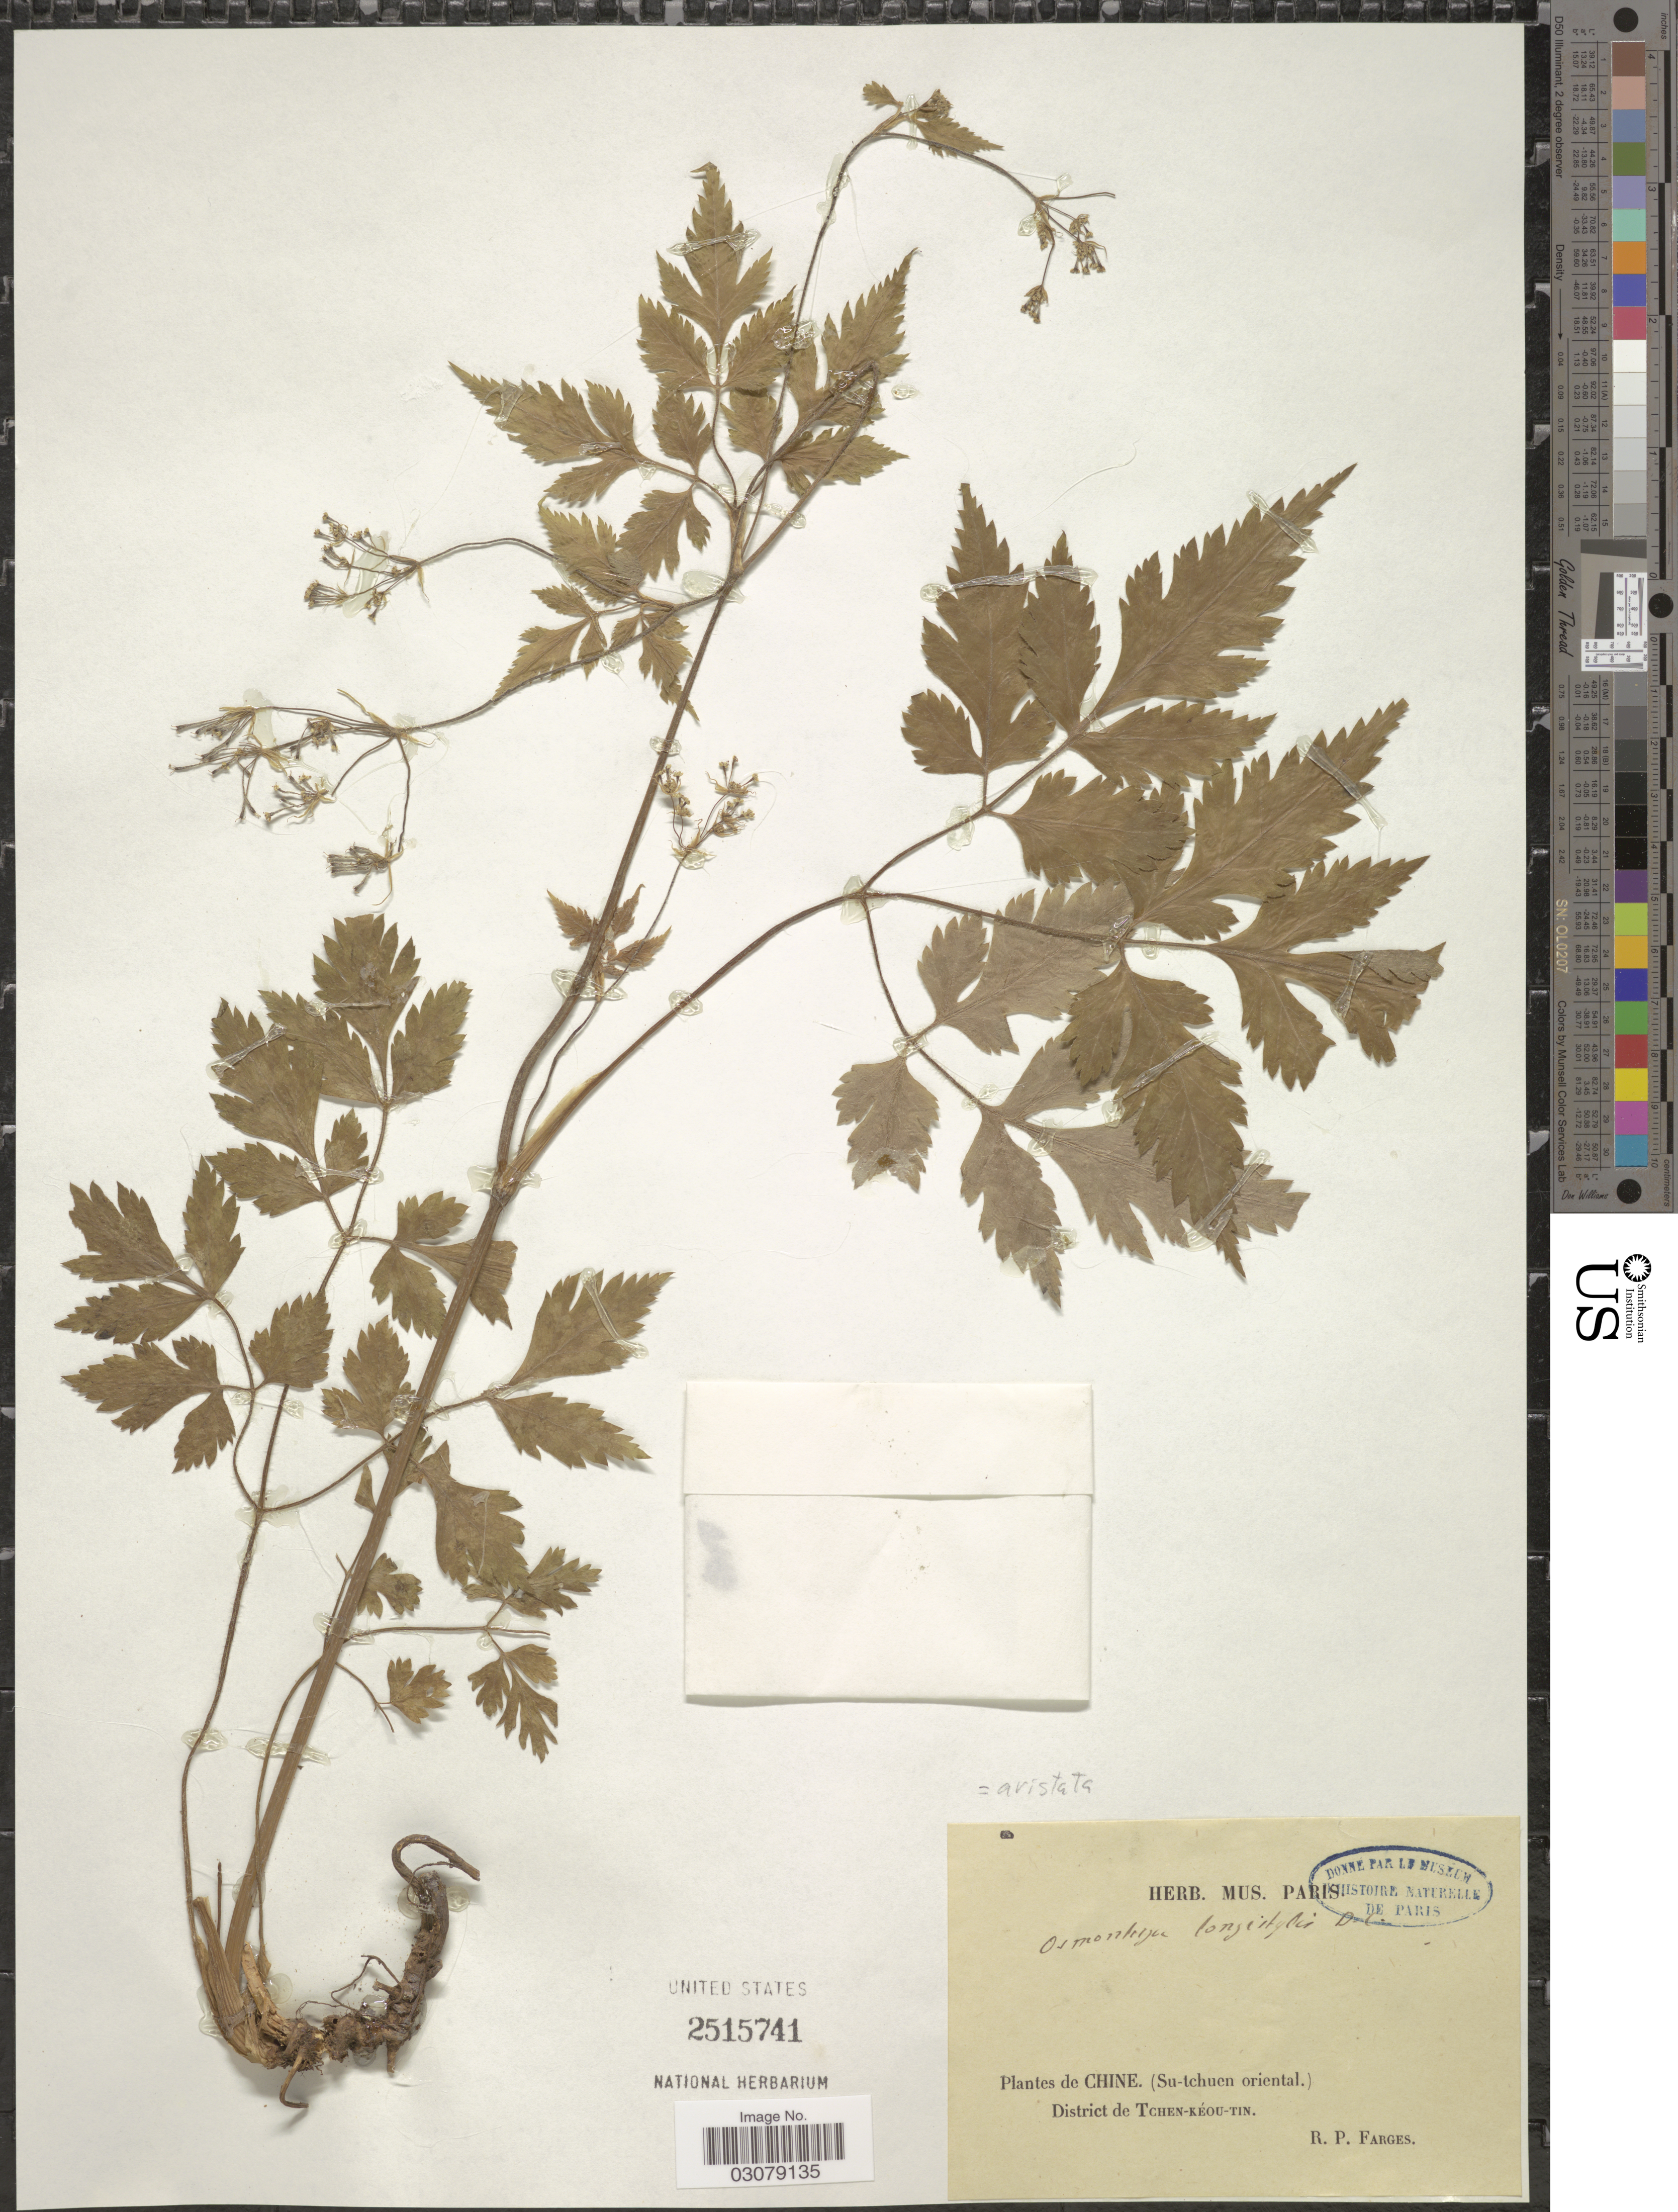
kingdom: Plantae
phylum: Tracheophyta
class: Magnoliopsida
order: Apiales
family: Apiaceae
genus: Osmorhiza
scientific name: Osmorhiza aristata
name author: (Thunb.) Rydb.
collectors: R. Farges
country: China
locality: (Su-tchuen oriental.) District de Tchen-Kéou-Tin.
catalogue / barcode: US 2515741